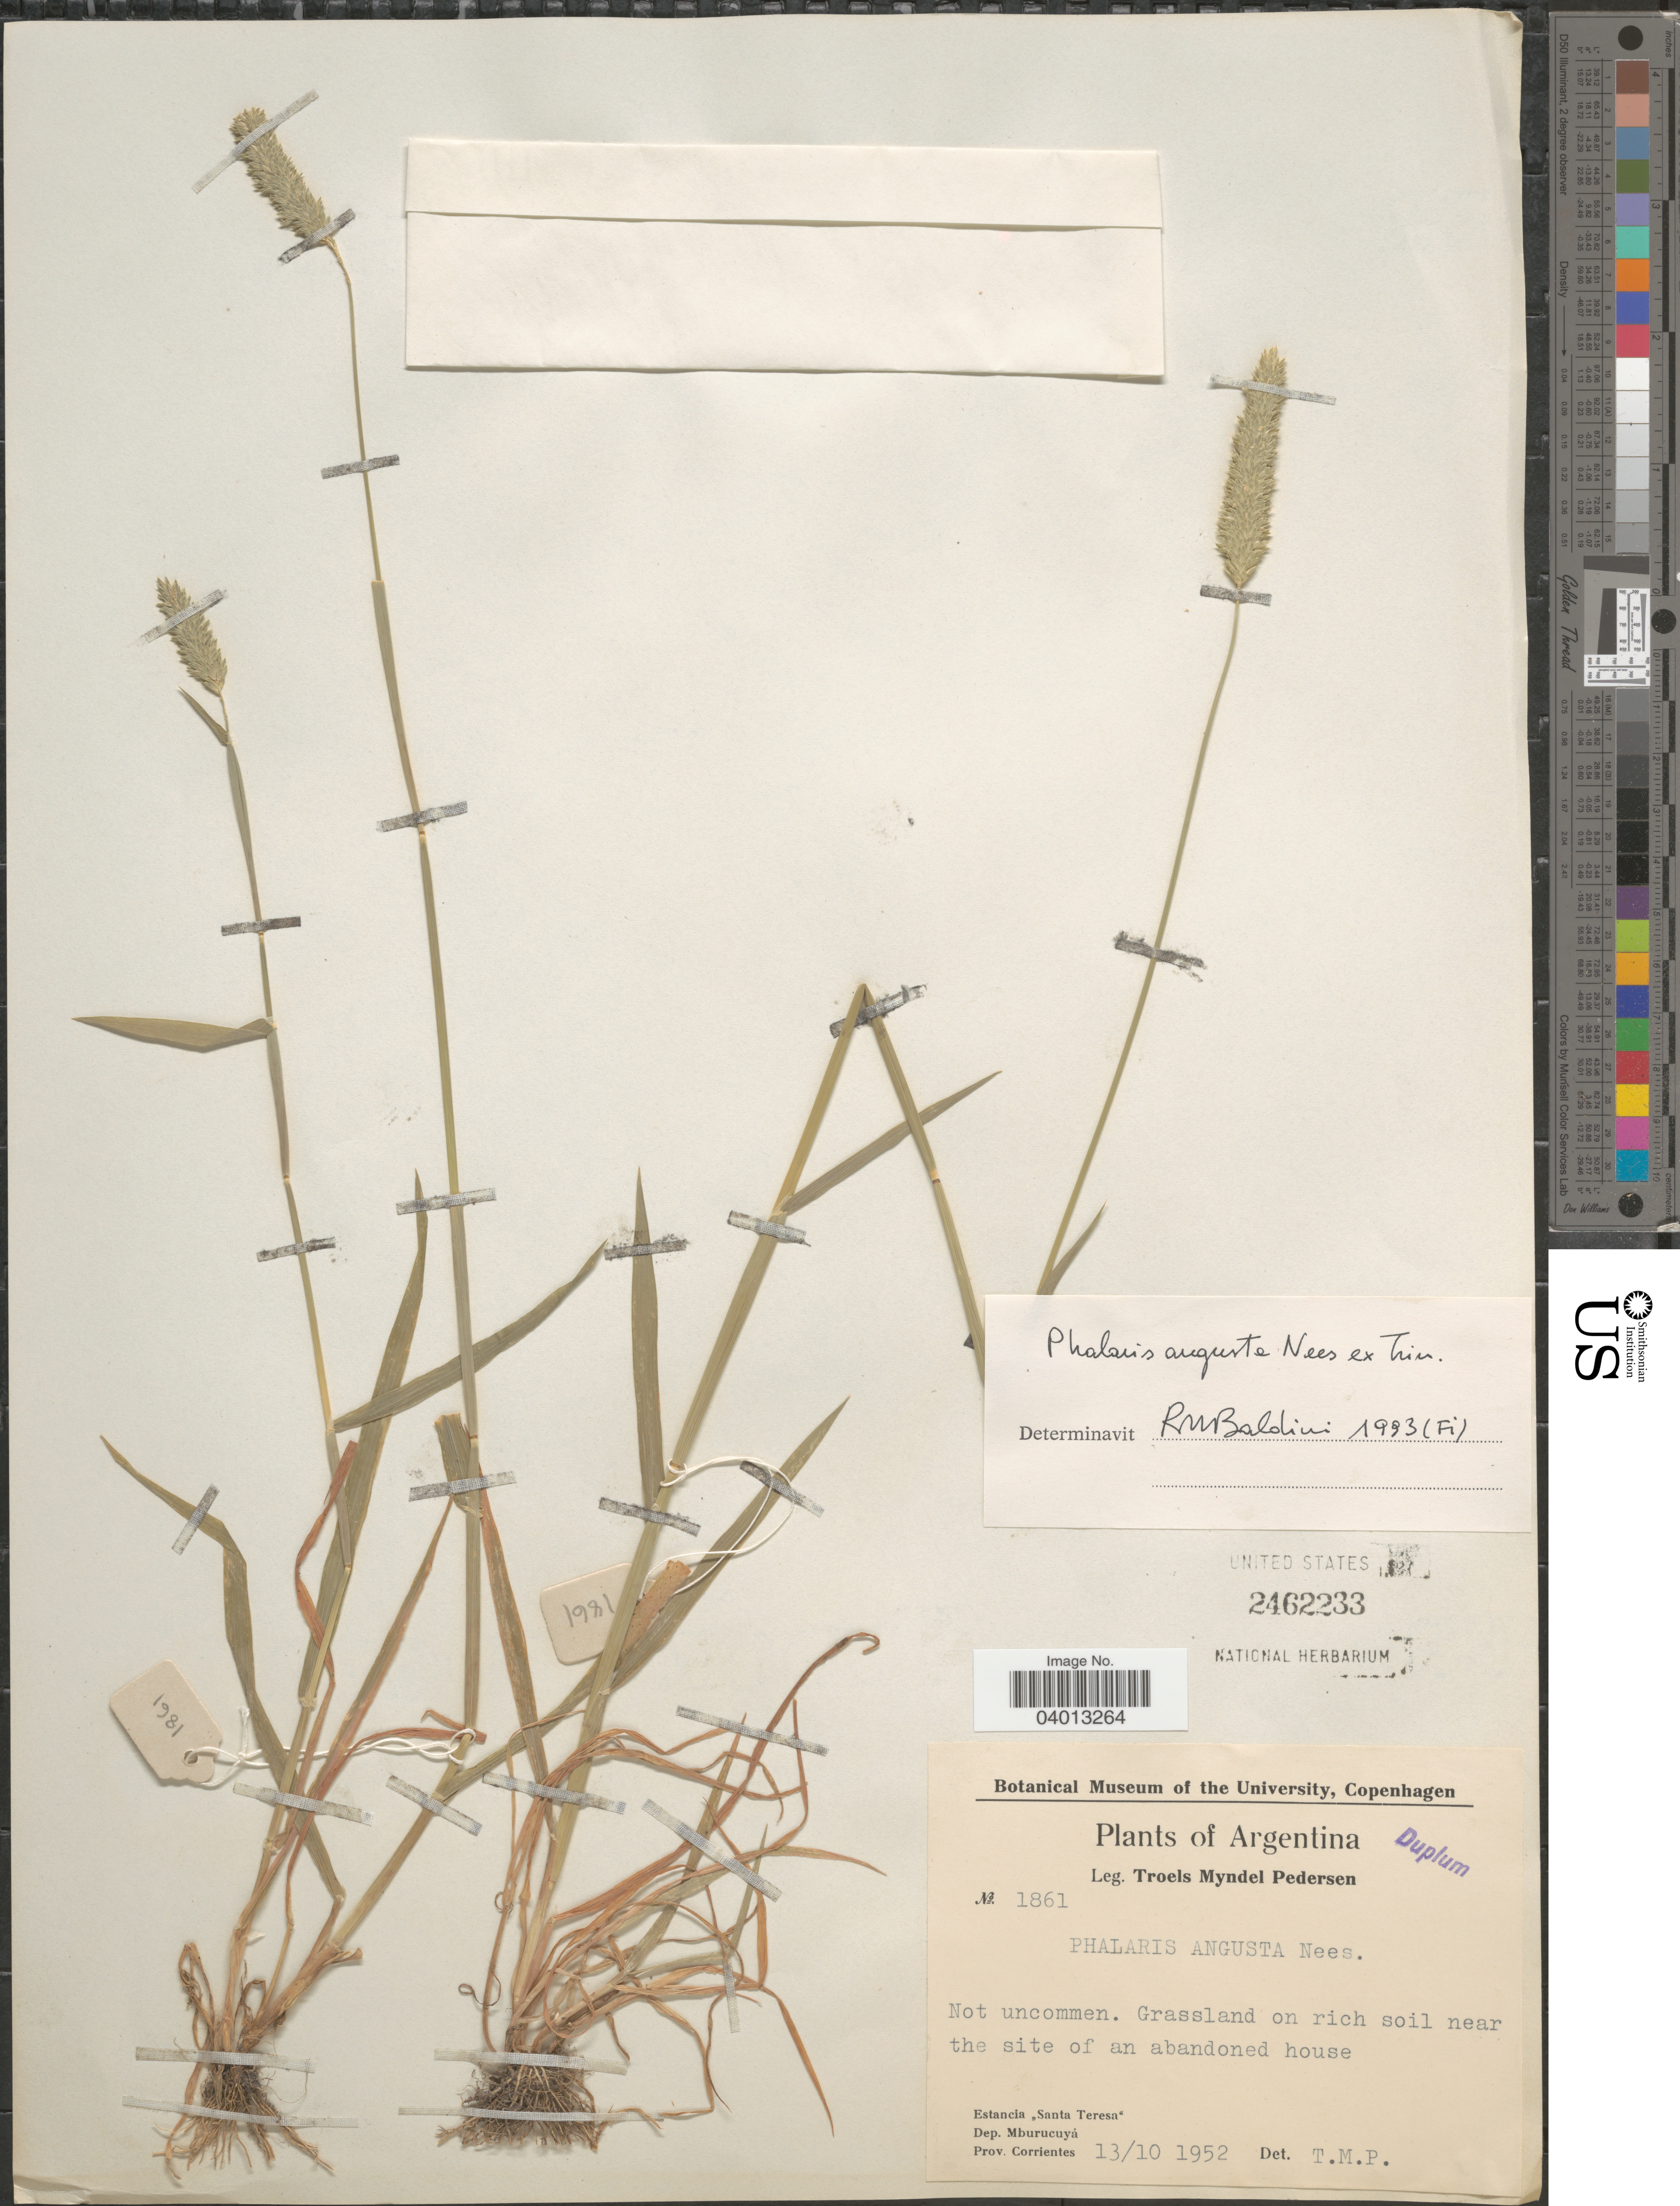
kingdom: Plantae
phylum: Tracheophyta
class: Liliopsida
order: Poales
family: Poaceae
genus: Phalaris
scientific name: Phalaris angusta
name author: Nees ex Trin.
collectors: T. Pederson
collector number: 1861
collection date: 1952-10-13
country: Argentina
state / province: Corrientes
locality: Estancia "Santa Teresa". Dep. Mburucuyá.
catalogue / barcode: US 2462233